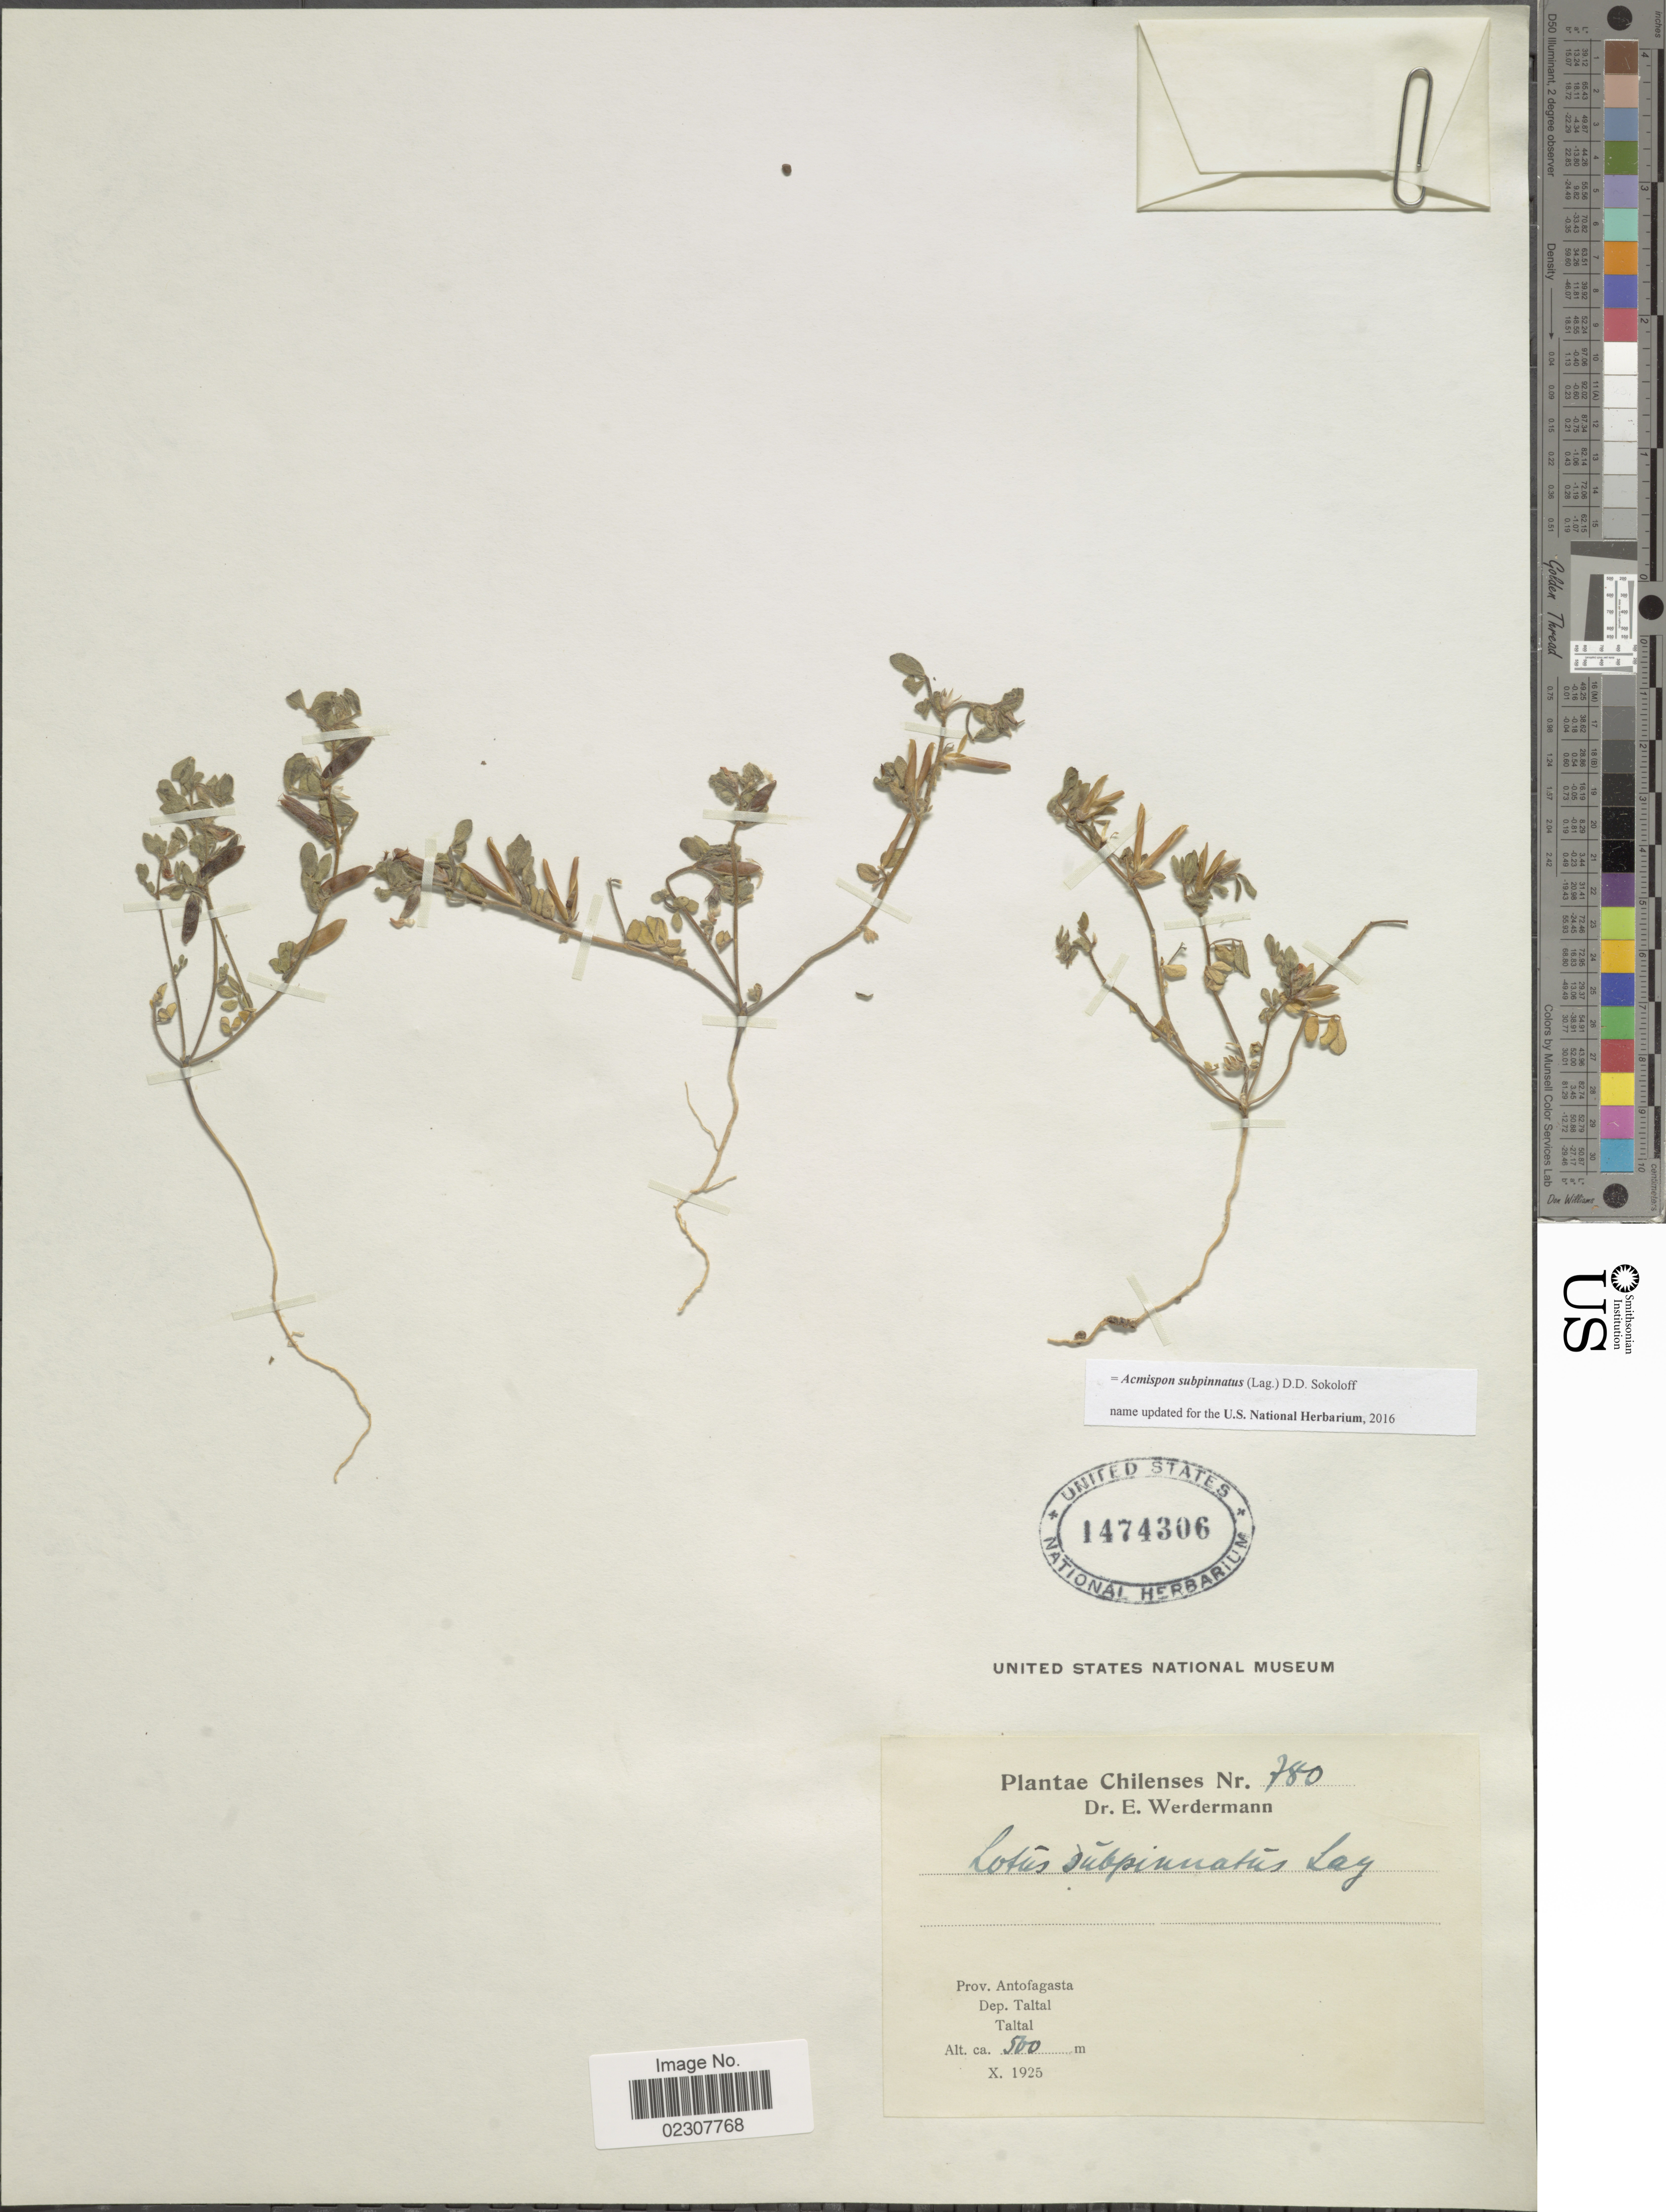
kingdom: Plantae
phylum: Tracheophyta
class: Magnoliopsida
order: Fabales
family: Fabaceae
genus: Acmispon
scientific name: Acmispon subpinnatus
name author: (Lag.) D.D. Sokoloff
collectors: E. Werdermann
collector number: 780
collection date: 1925-10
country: Chile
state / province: Antofagasta (II)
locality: Dep. Taltal, Taltal.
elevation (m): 500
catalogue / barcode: US 1474306